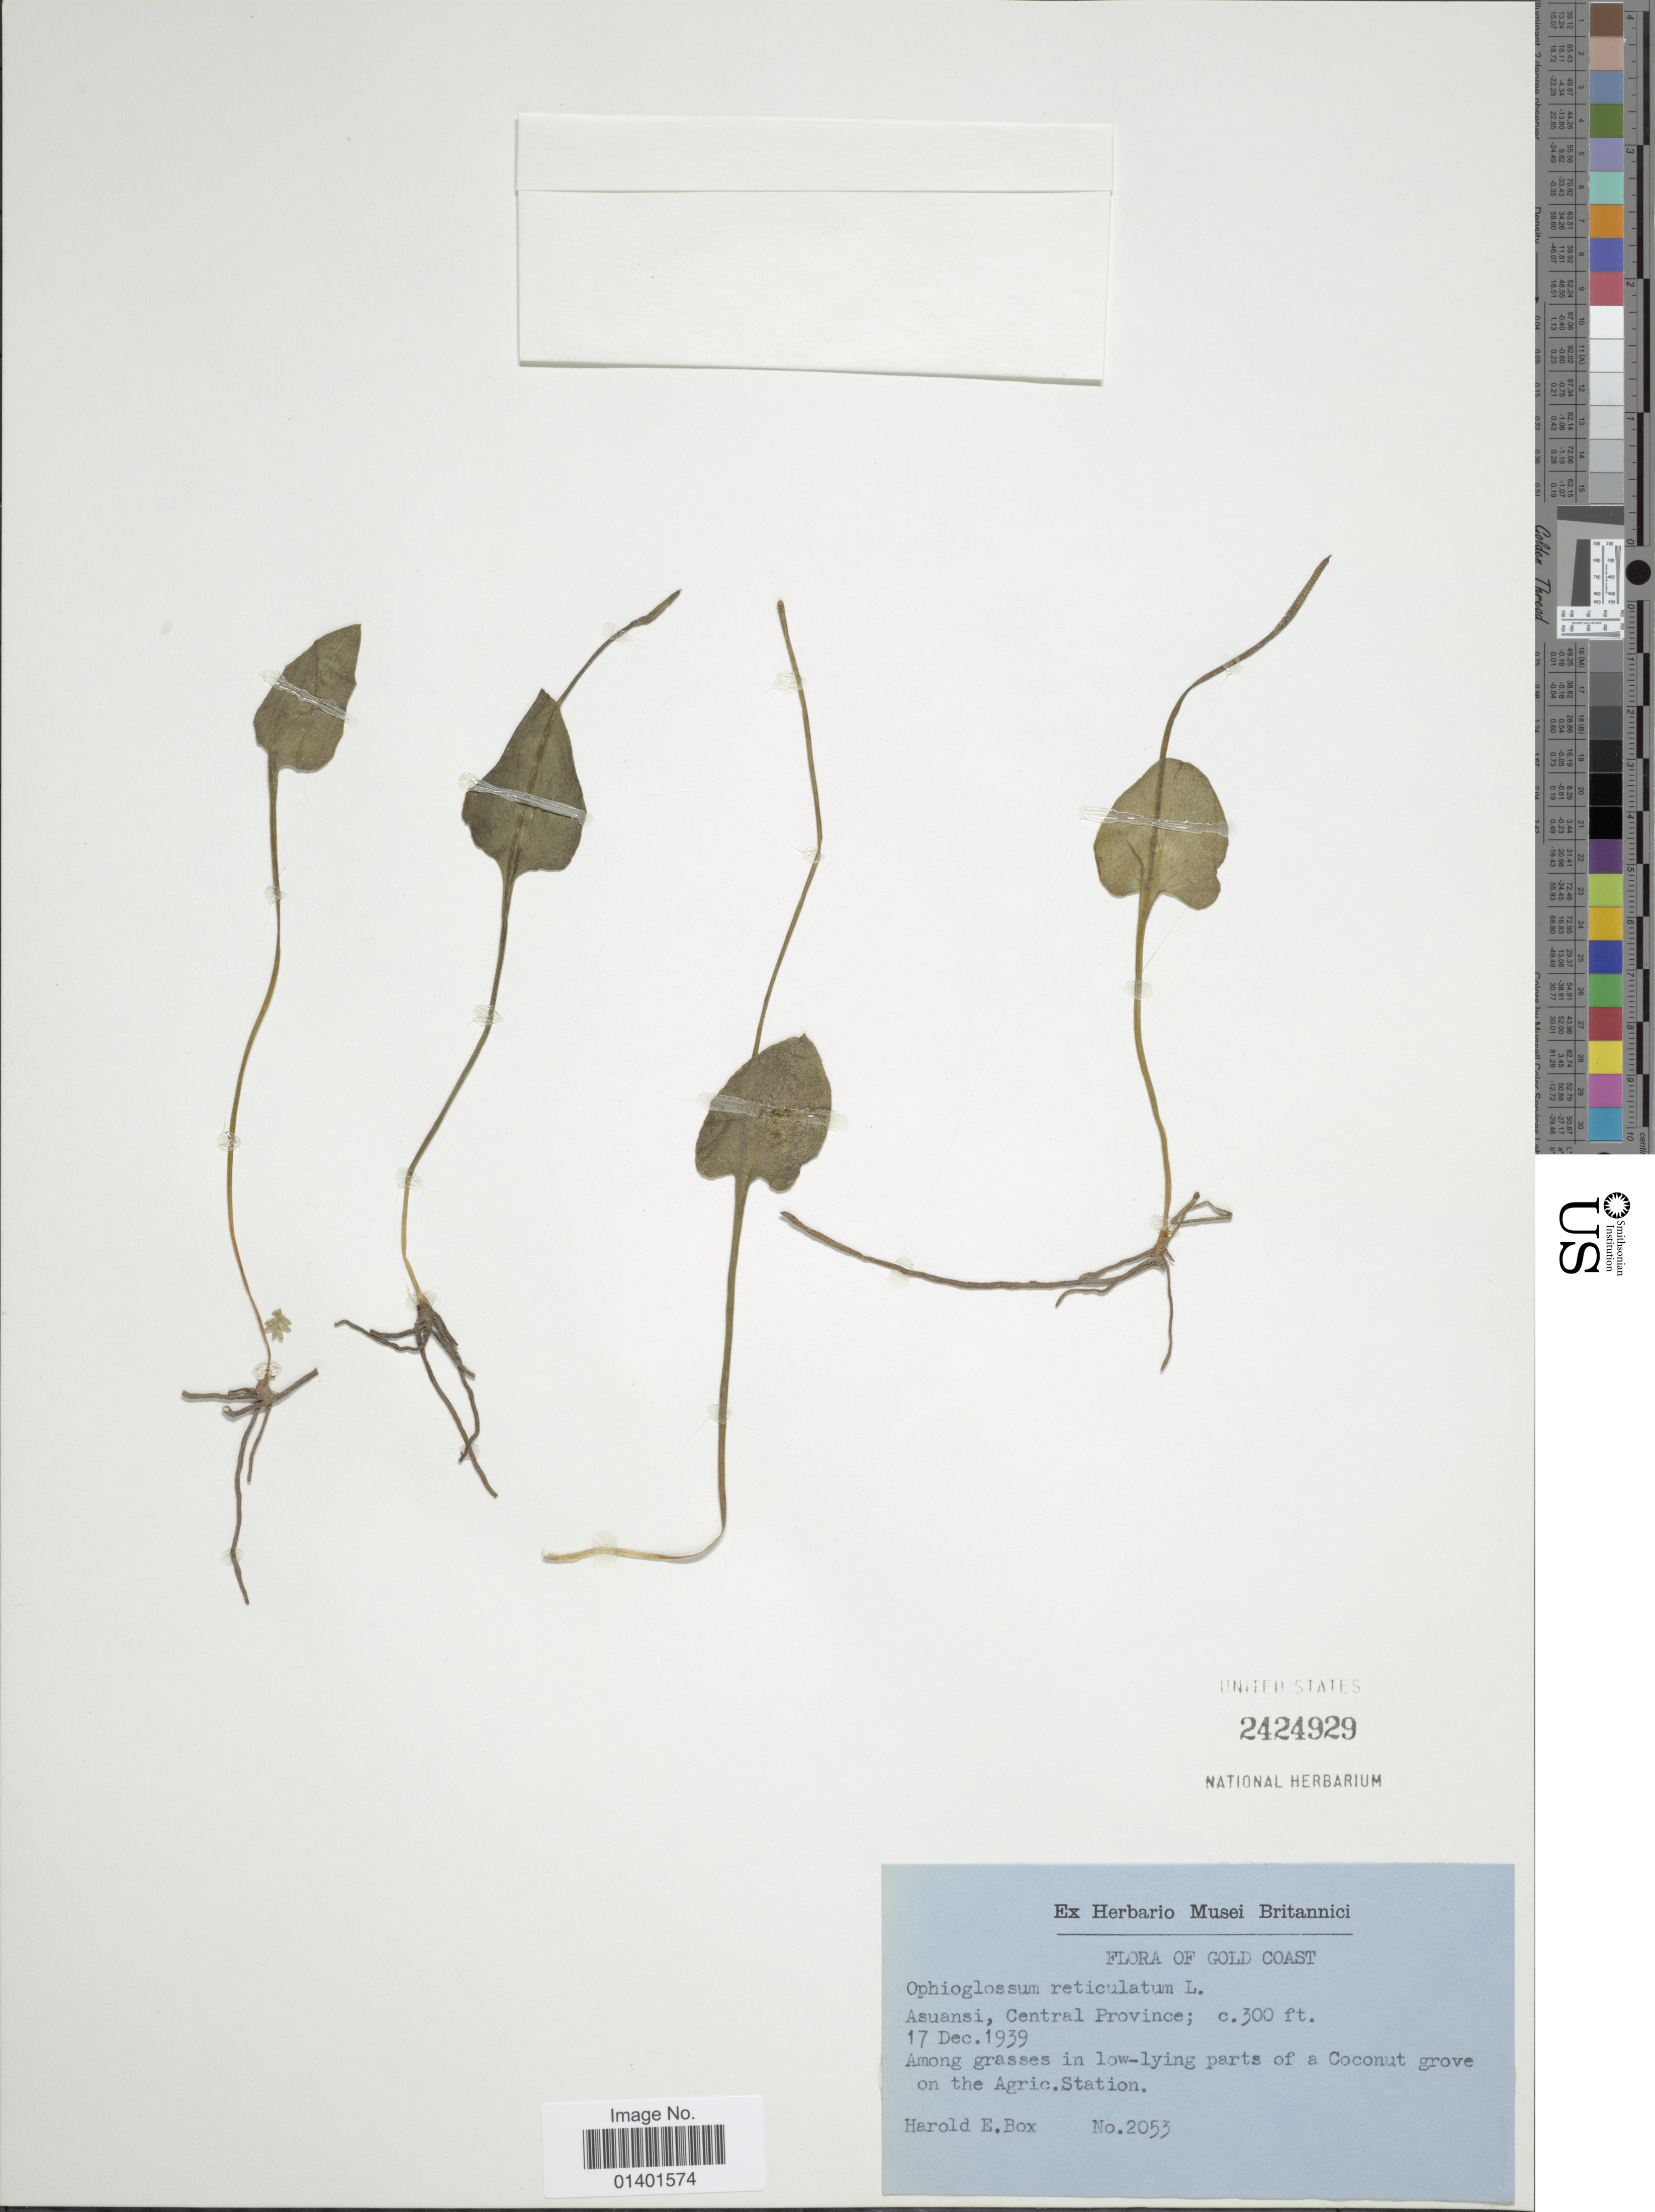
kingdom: Plantae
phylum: Tracheophyta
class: Polypodiopsida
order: Ophioglossales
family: Ophioglossaceae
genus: Ophioglossum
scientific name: Ophioglossum reticulatum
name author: L.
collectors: H. E. Box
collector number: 2053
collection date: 1939-12-17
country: Ghana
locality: Gold Coast, Asuansi, Central Province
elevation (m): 91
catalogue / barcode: US 242429